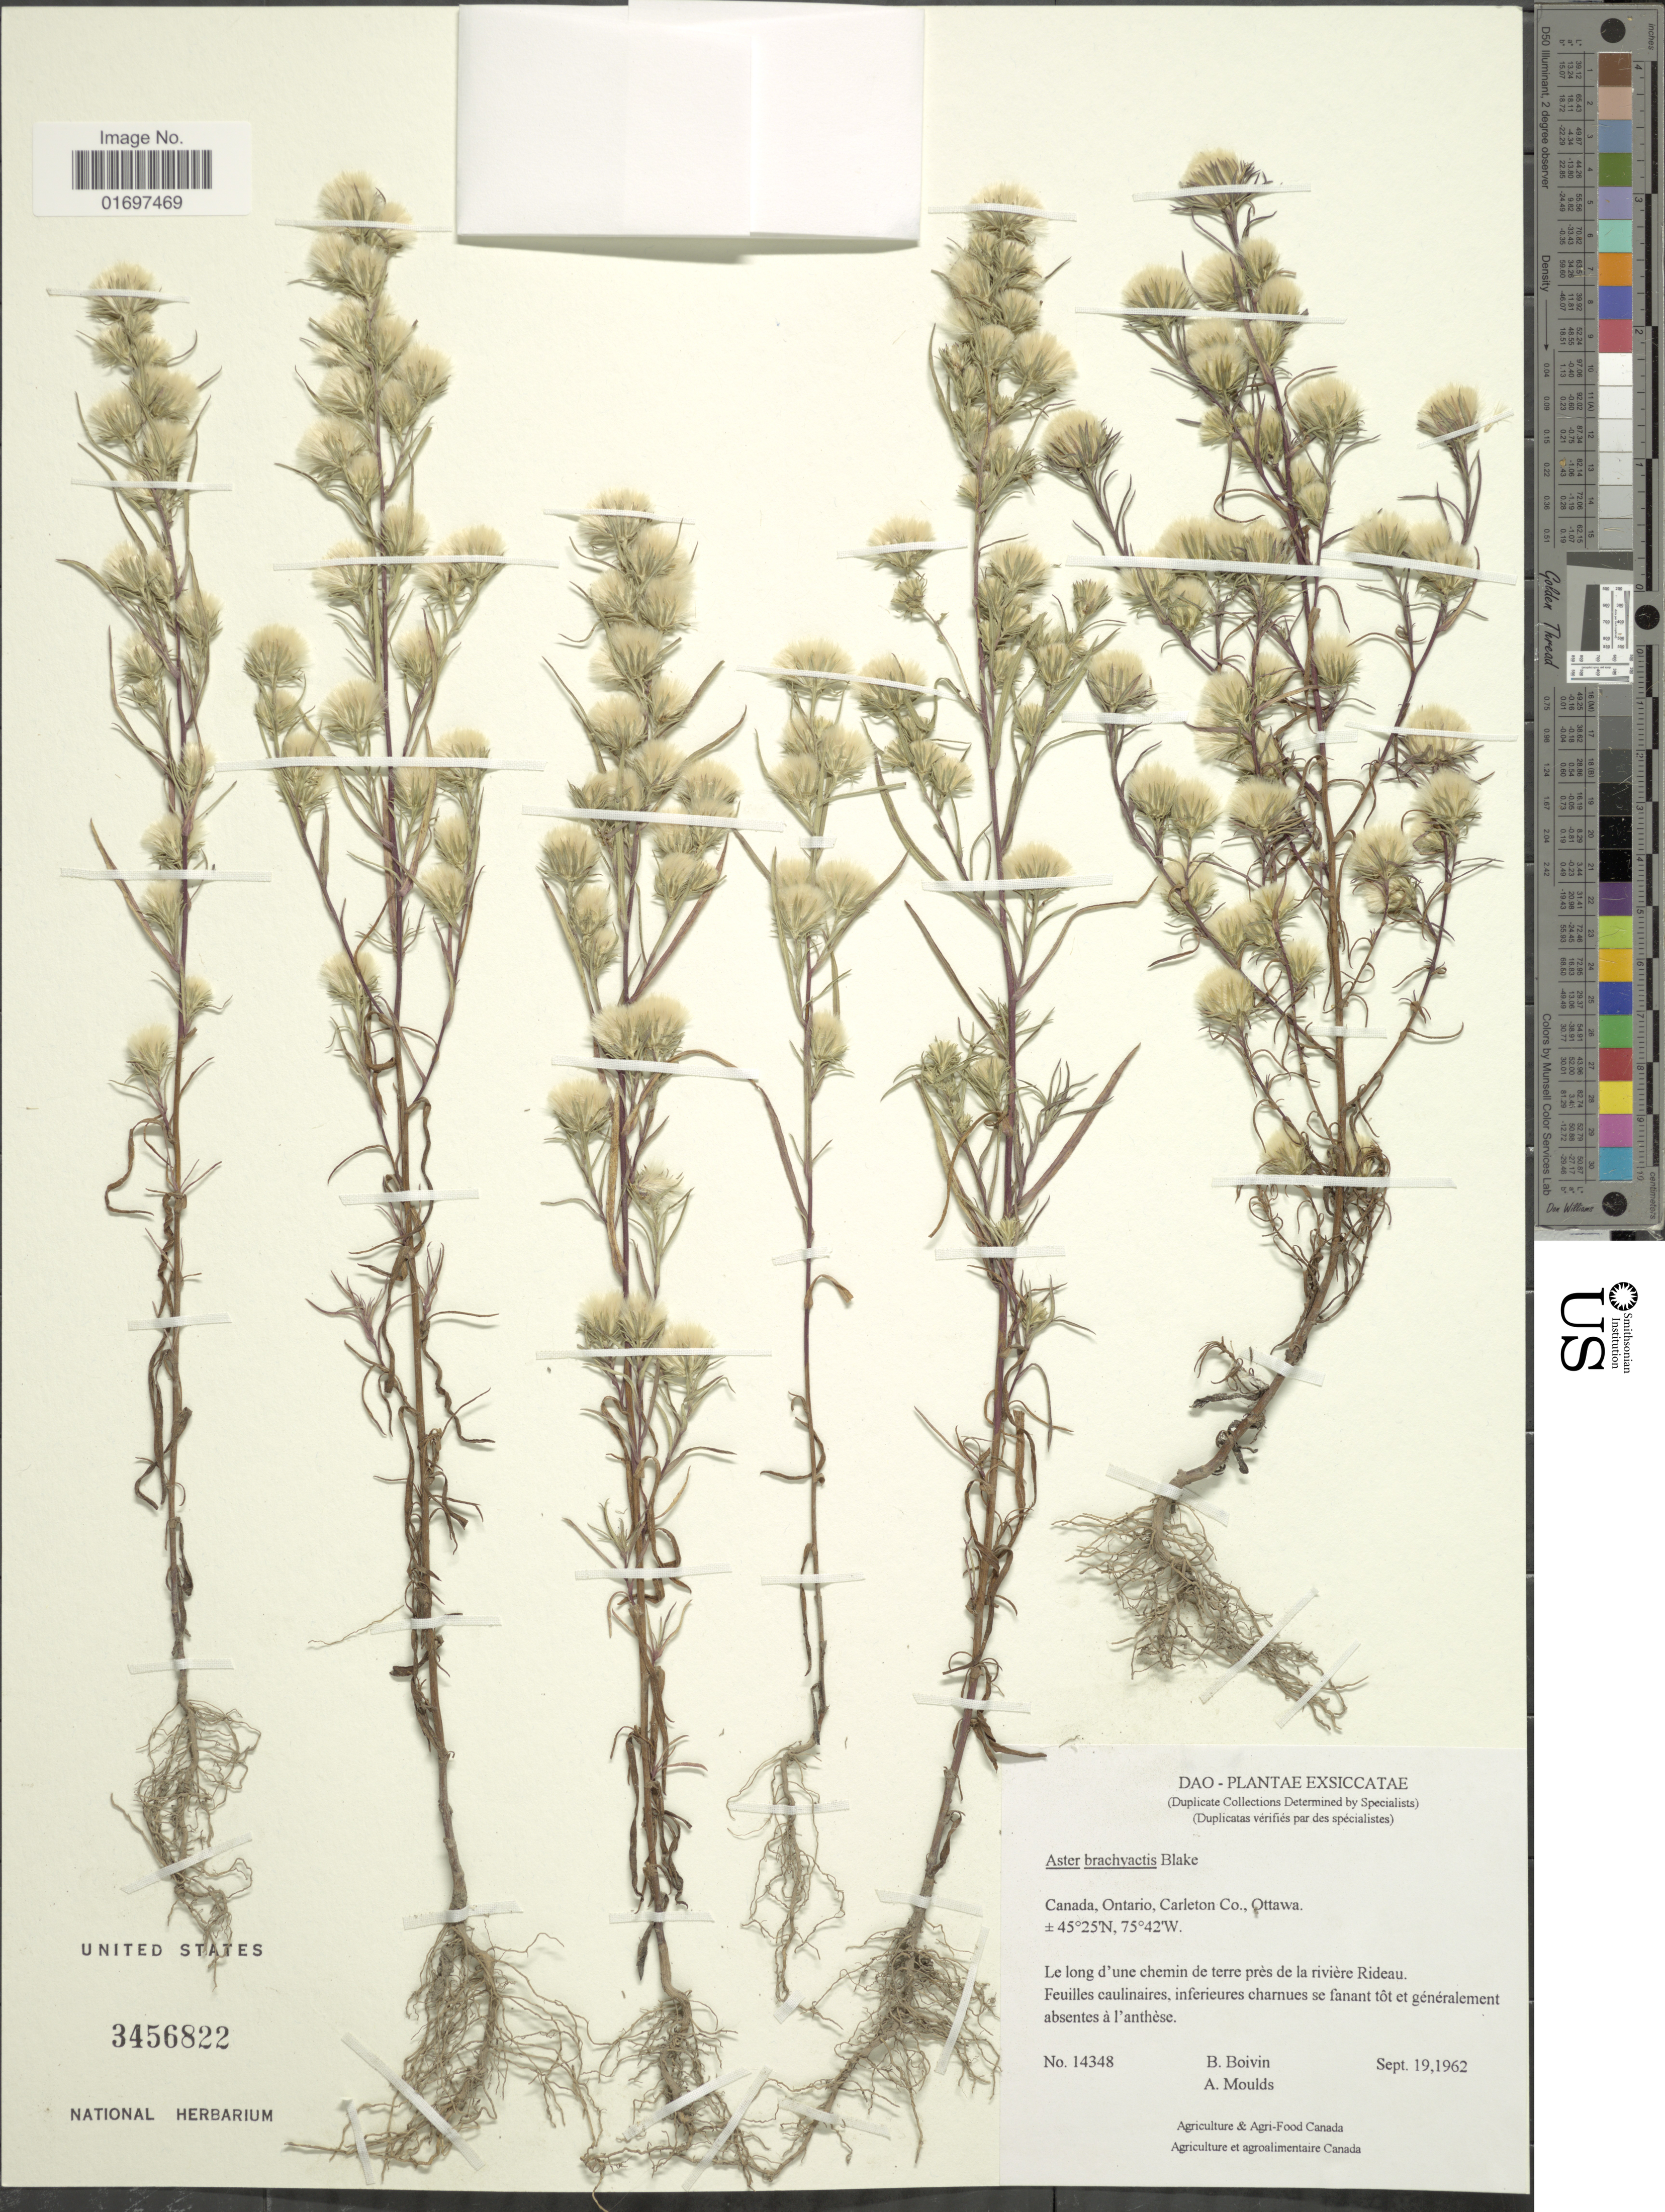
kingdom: Plantae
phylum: Tracheophyta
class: Magnoliopsida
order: Asterales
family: Asteraceae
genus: Symphyotrichum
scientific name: Symphyotrichum ciliatum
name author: (Ledeb.) G.L. Nesom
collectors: J. R. B. Boivin & A. Moulds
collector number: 14348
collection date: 1962-09-19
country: Canada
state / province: Ontario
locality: Canada, Ontario, Carleton Co., Ottawa.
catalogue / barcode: US 3456822